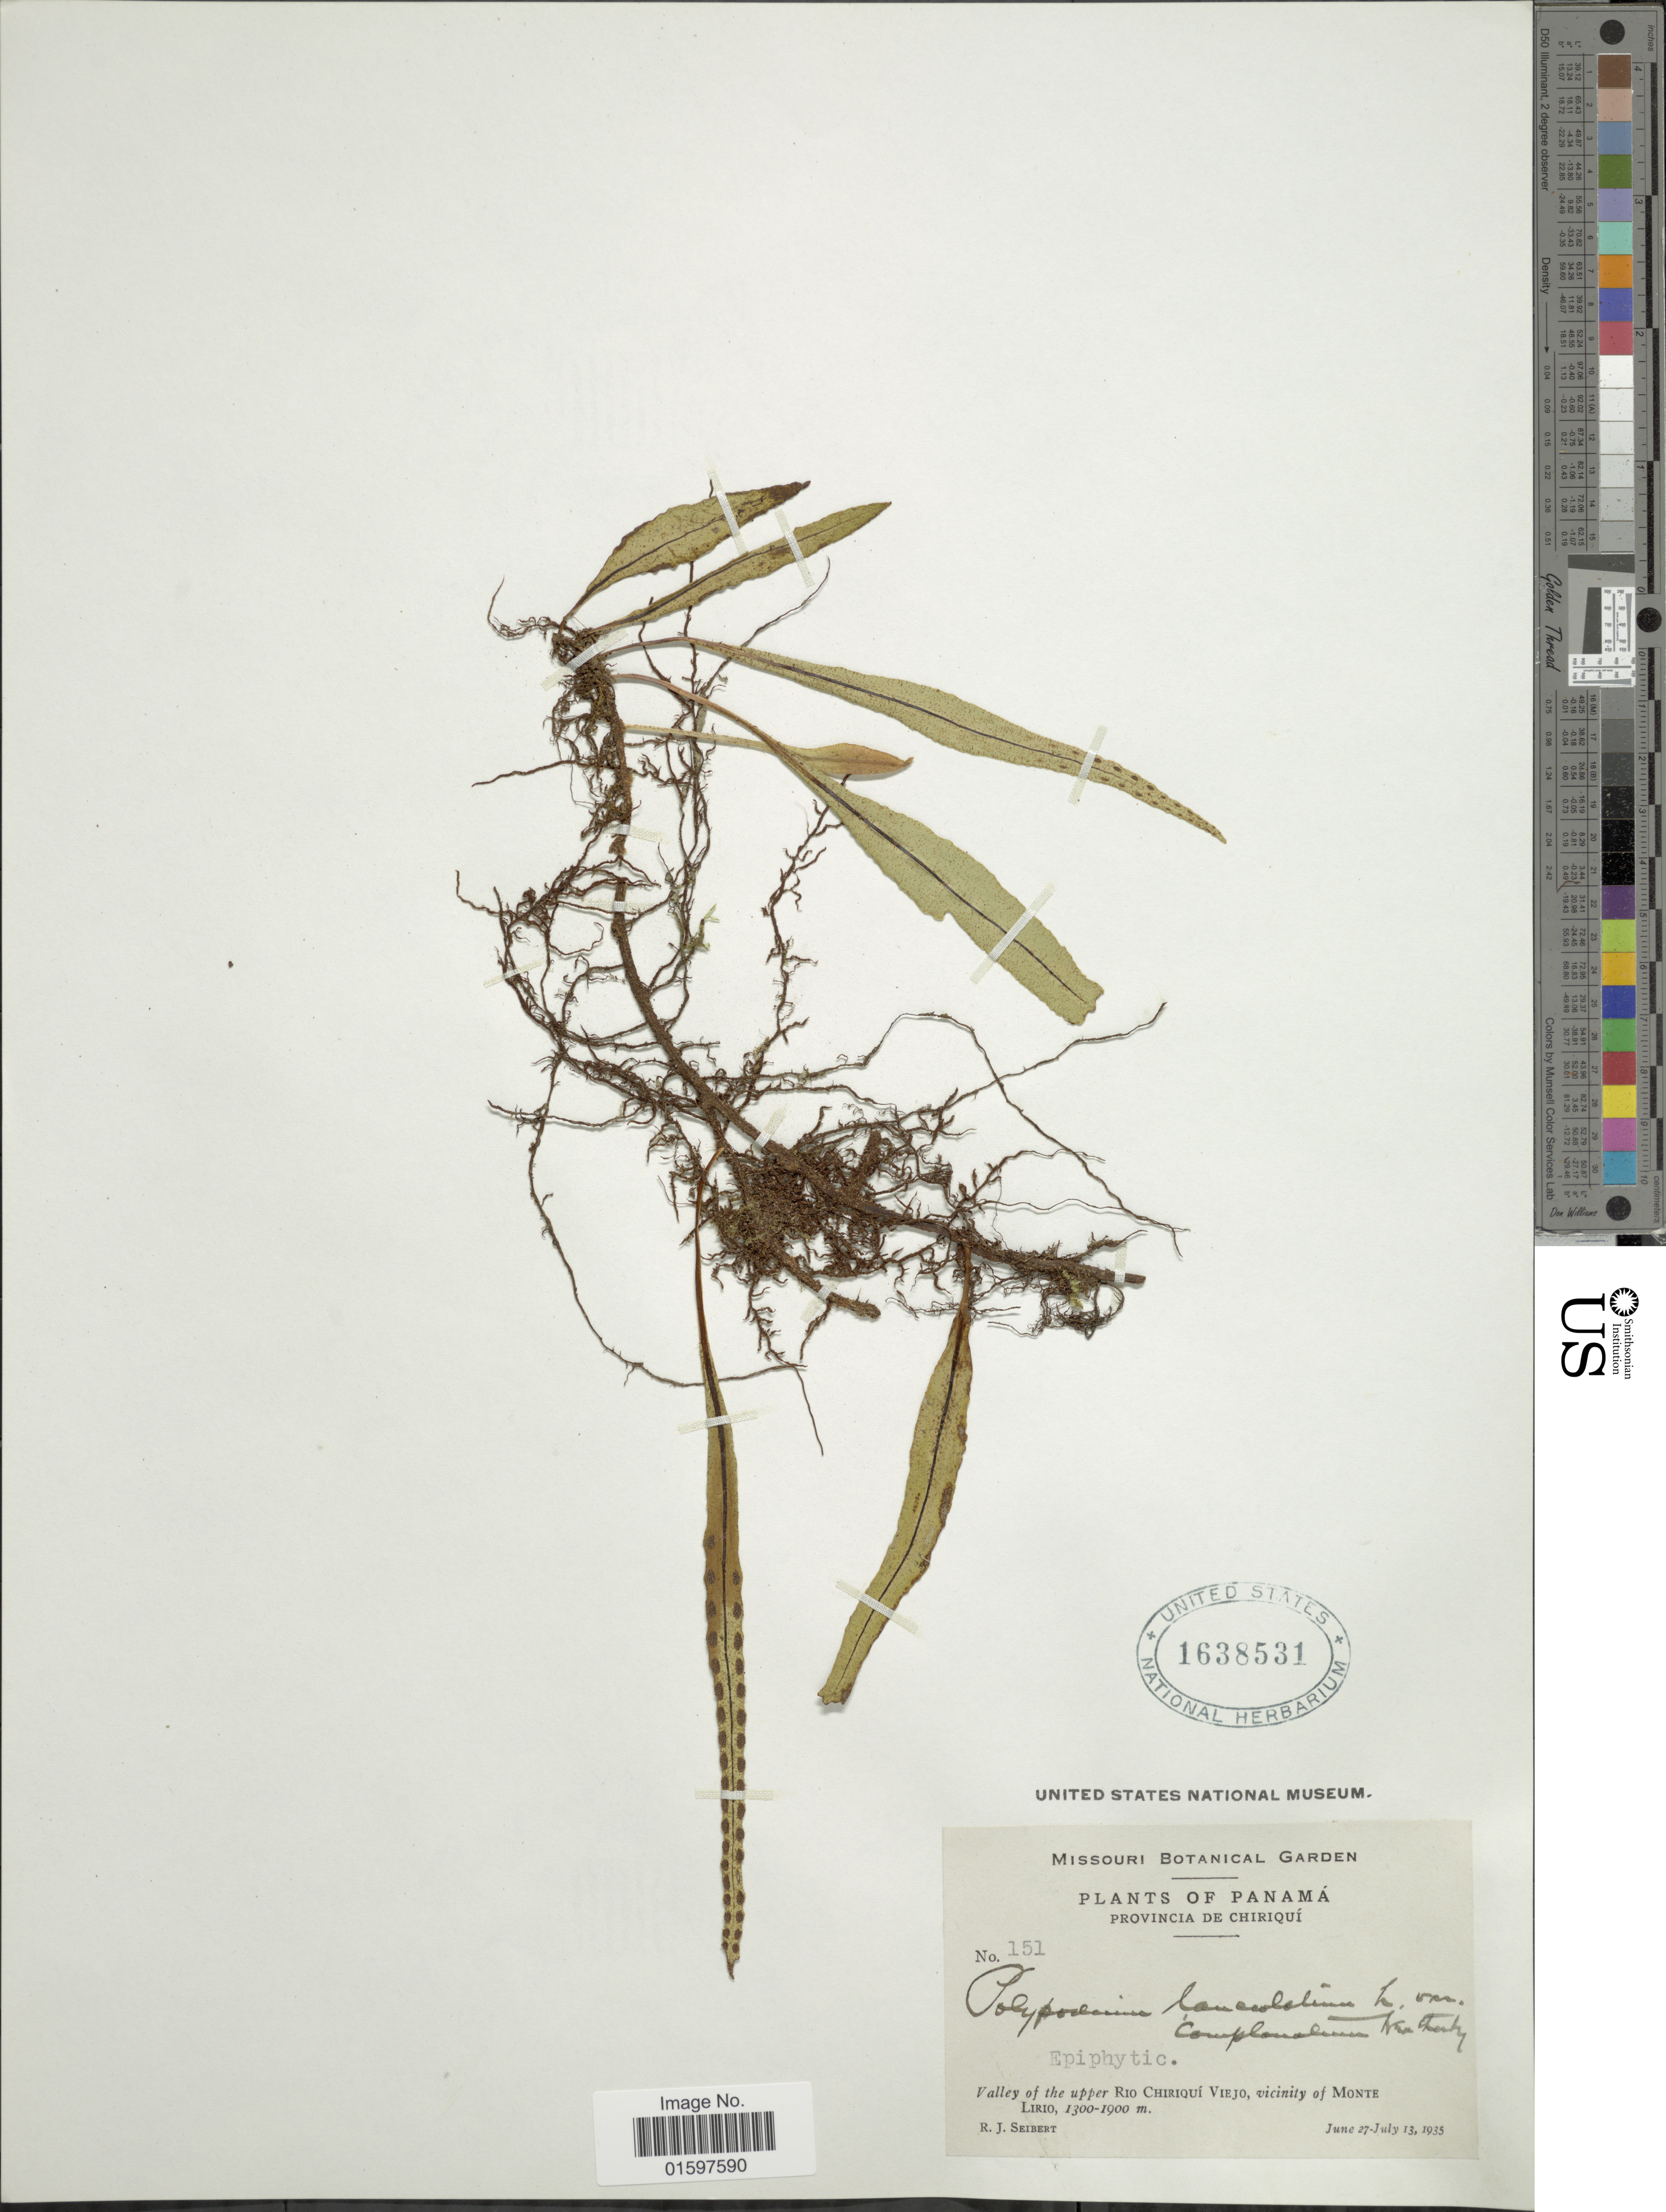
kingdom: Plantae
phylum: Tracheophyta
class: Polypodiopsida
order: Polypodiales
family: Polypodiaceae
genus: Pleopeltis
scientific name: Pleopeltis macrocarpa var. complanata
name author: (Weath.) Lellinger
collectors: R. J. Seibert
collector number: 151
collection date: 1935-06-27/1935-07-13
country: Panama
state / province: Chiriqui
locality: Valley of the upper Rio Chiriquí Viejo, vicinity of Monte Lirio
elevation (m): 1300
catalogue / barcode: US 1638531